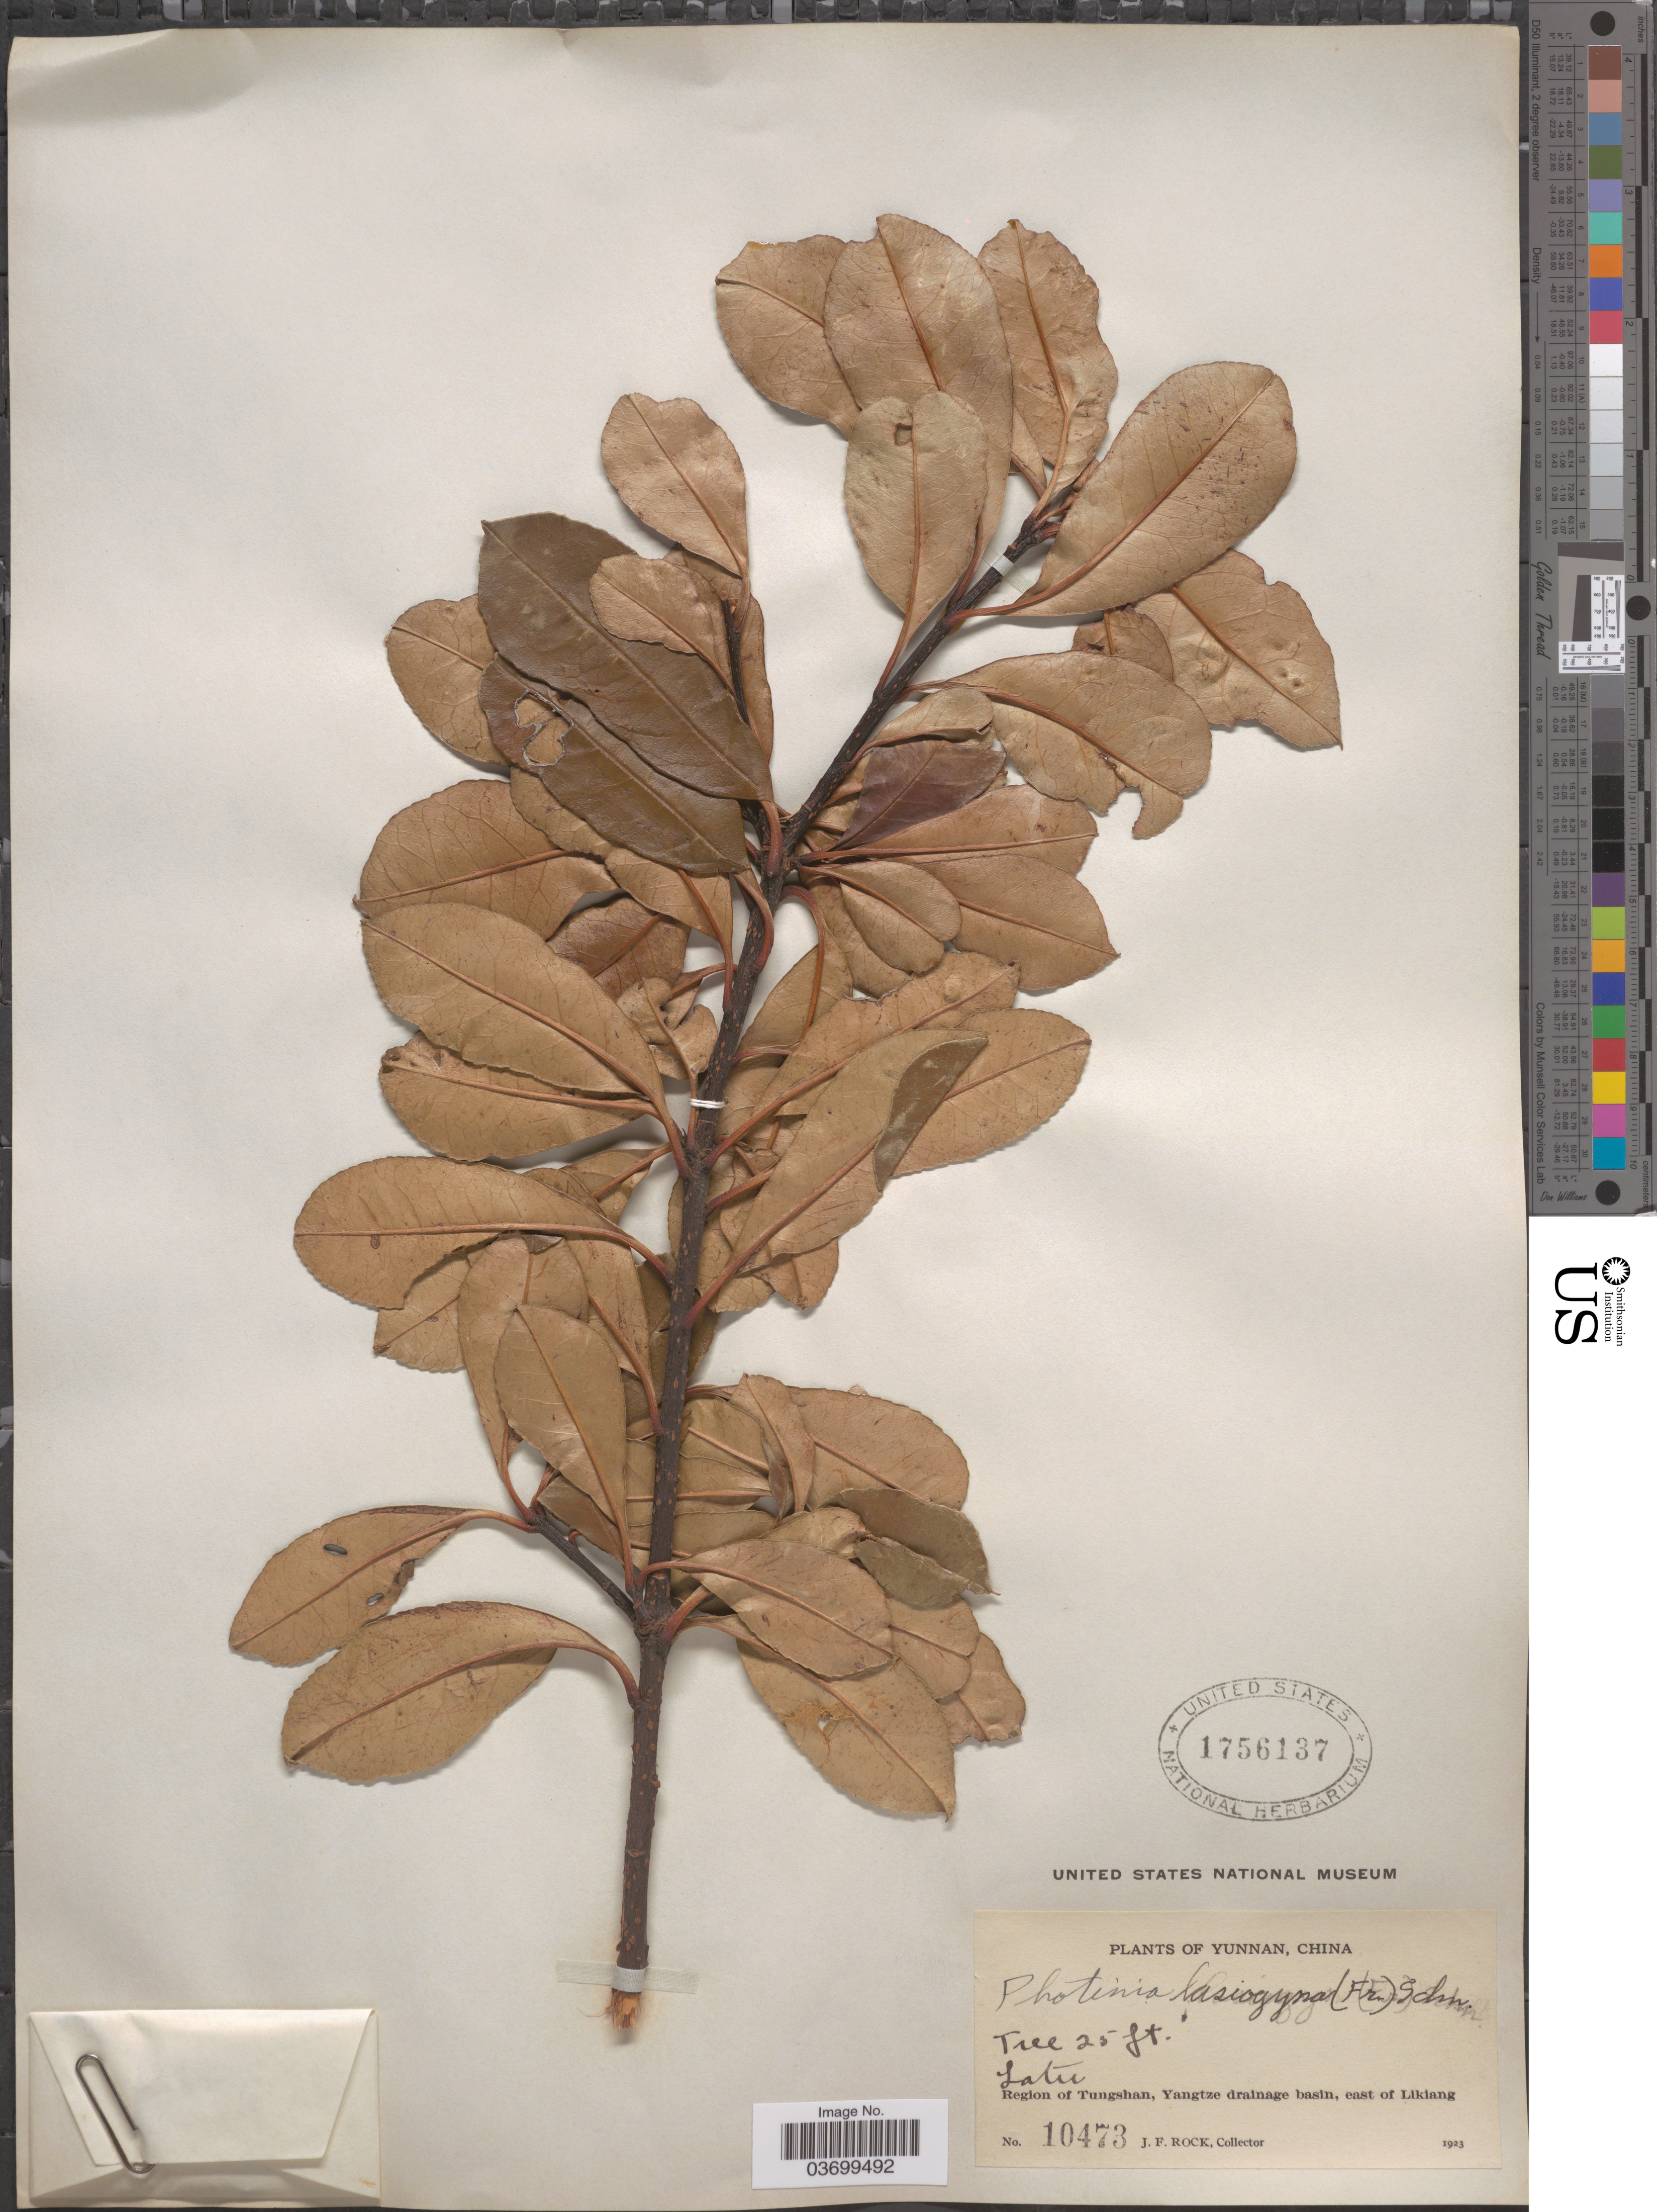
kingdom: Plantae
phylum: Tracheophyta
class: Magnoliopsida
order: Rosales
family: Rosaceae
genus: Photinia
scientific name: Photinia lasiogyna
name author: (Franch.) C.K. Schneid.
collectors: J. Rock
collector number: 10473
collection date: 1923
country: China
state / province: Yunnan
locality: Latu [interpreted] [unsure placement]. Region of Tungshan, Yangtze drainage basin, east of Likiang.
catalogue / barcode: US 1756137